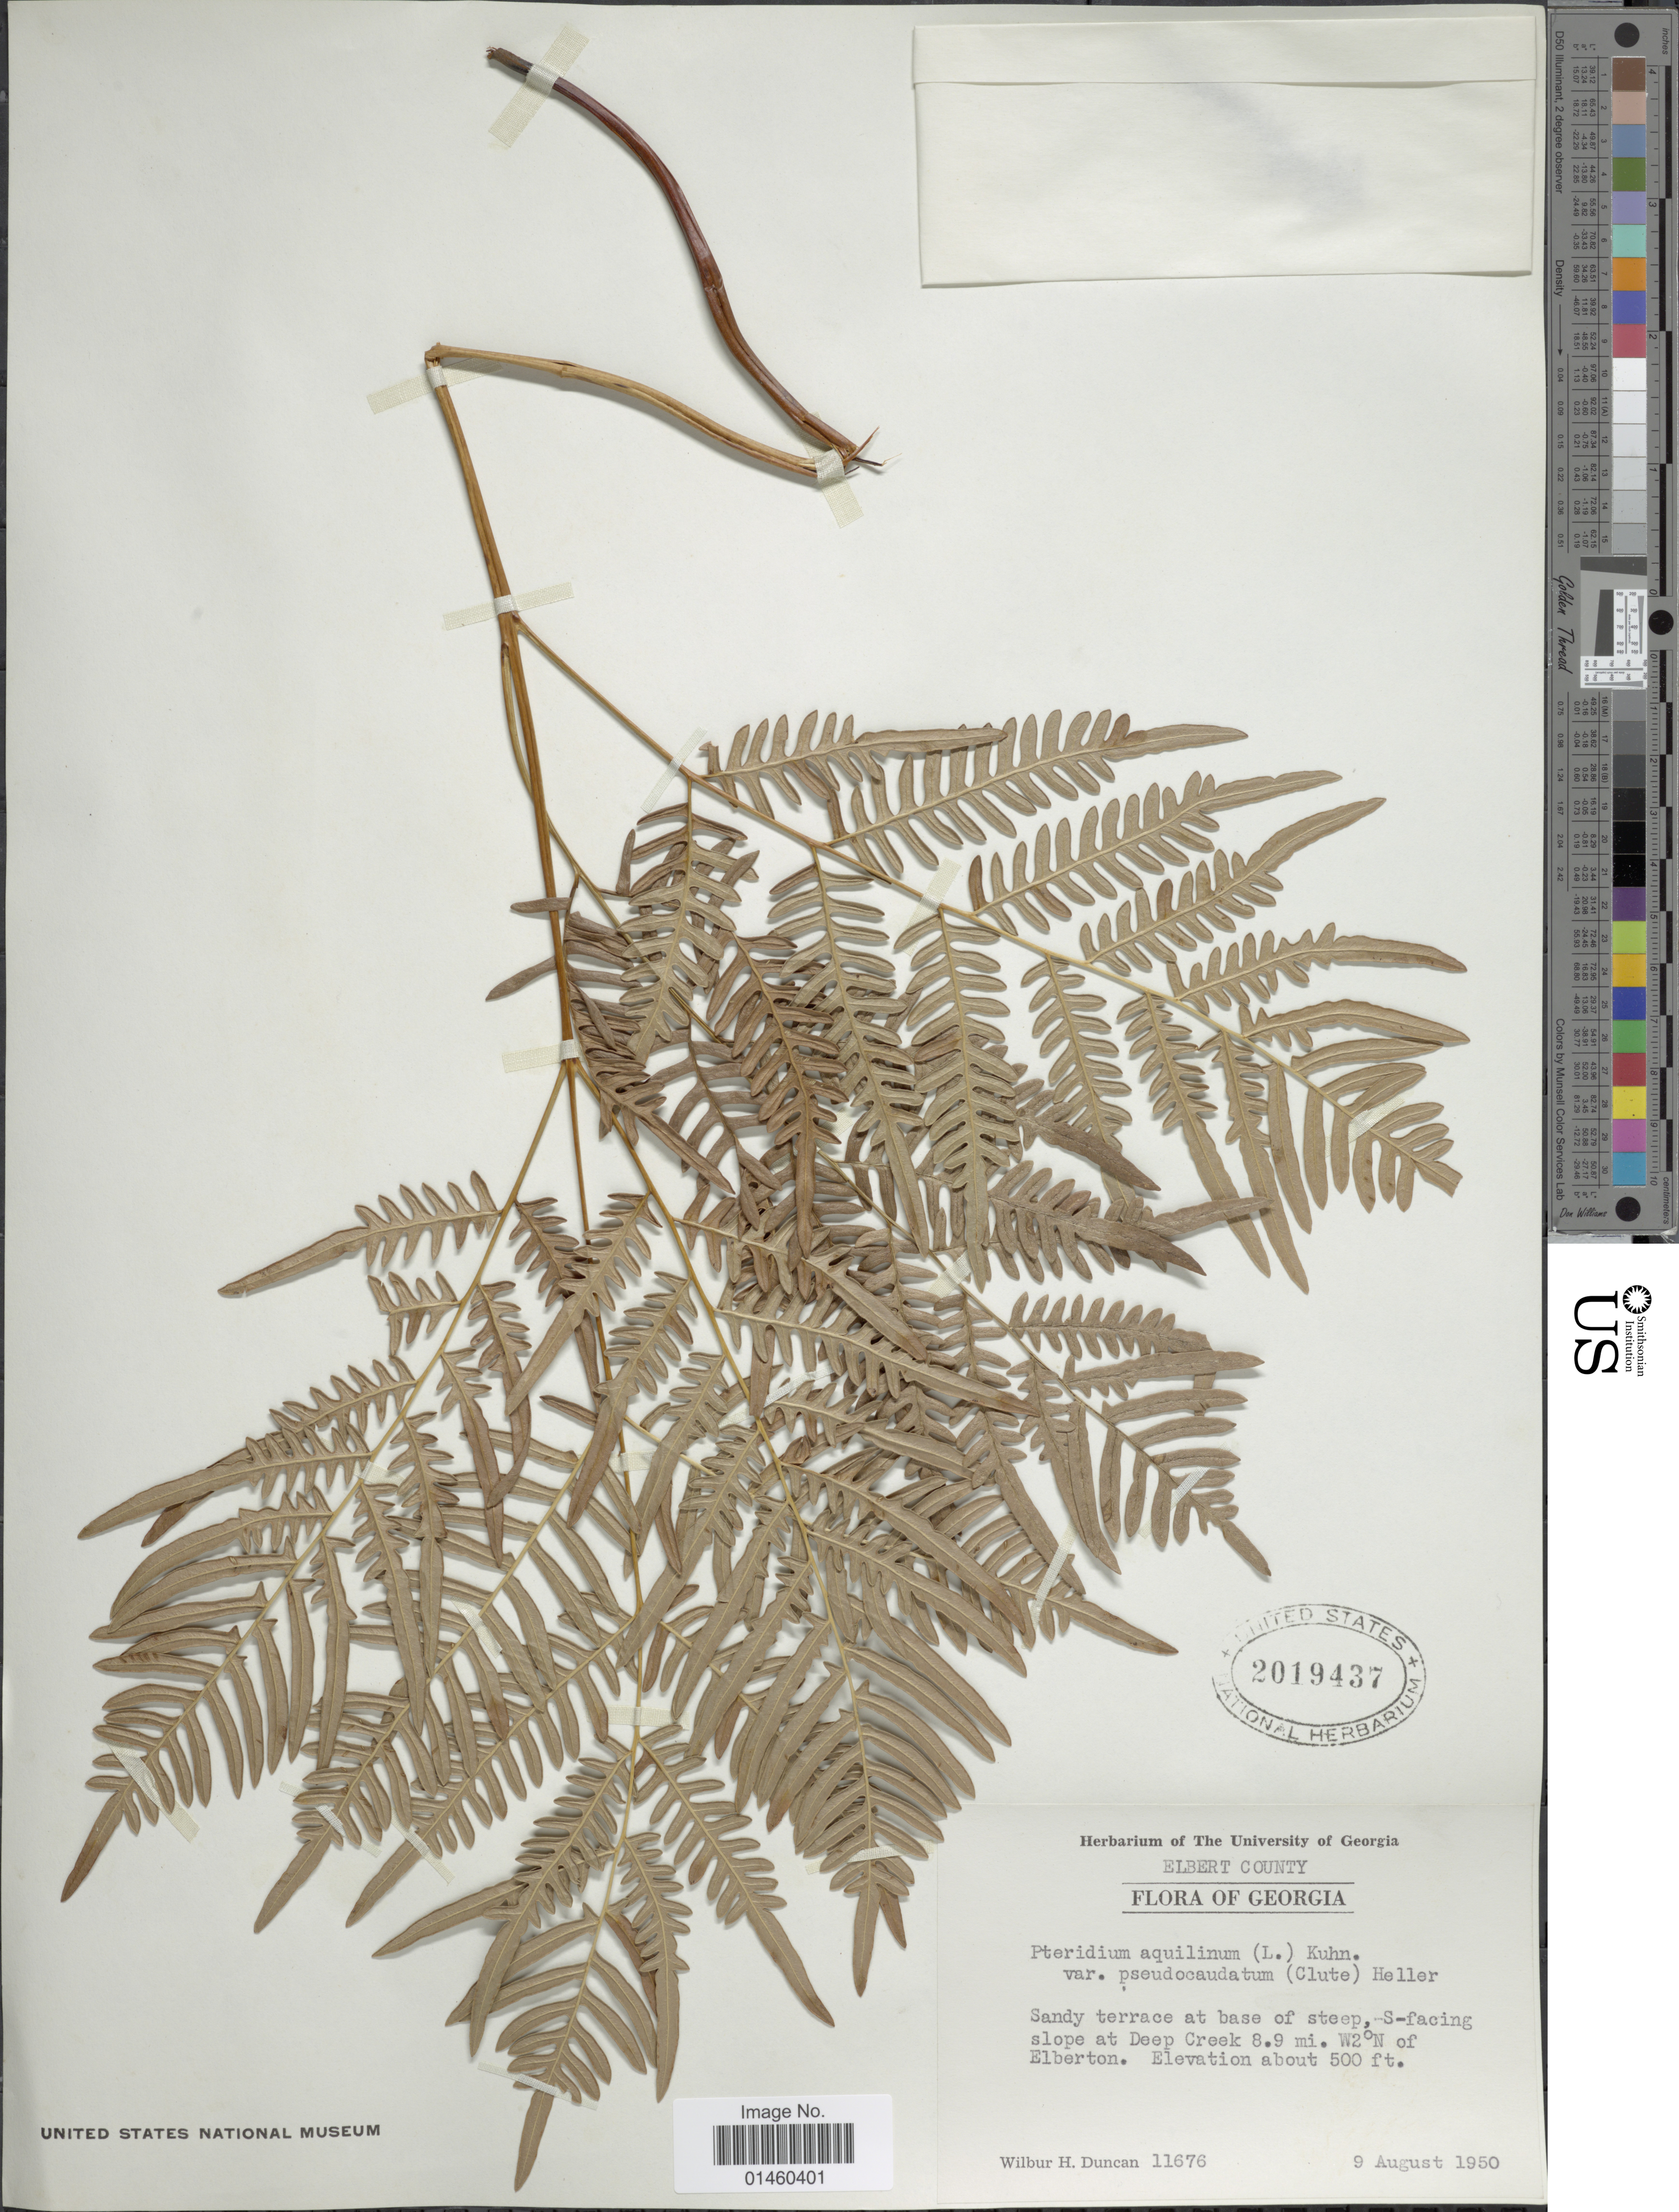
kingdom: Plantae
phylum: Tracheophyta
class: Polypodiopsida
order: Polypodiales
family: Dennstaedtiaceae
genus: Pteridium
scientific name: Pteridium aquilinum var. pseudocaudatum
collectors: W. H. Duncan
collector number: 11676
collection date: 1950-08-09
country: United States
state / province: Georgia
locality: Elbert County, S-facing slope at Deep Creek 8.9 mi.W2°N of Elberton.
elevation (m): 152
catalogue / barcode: US 2019437